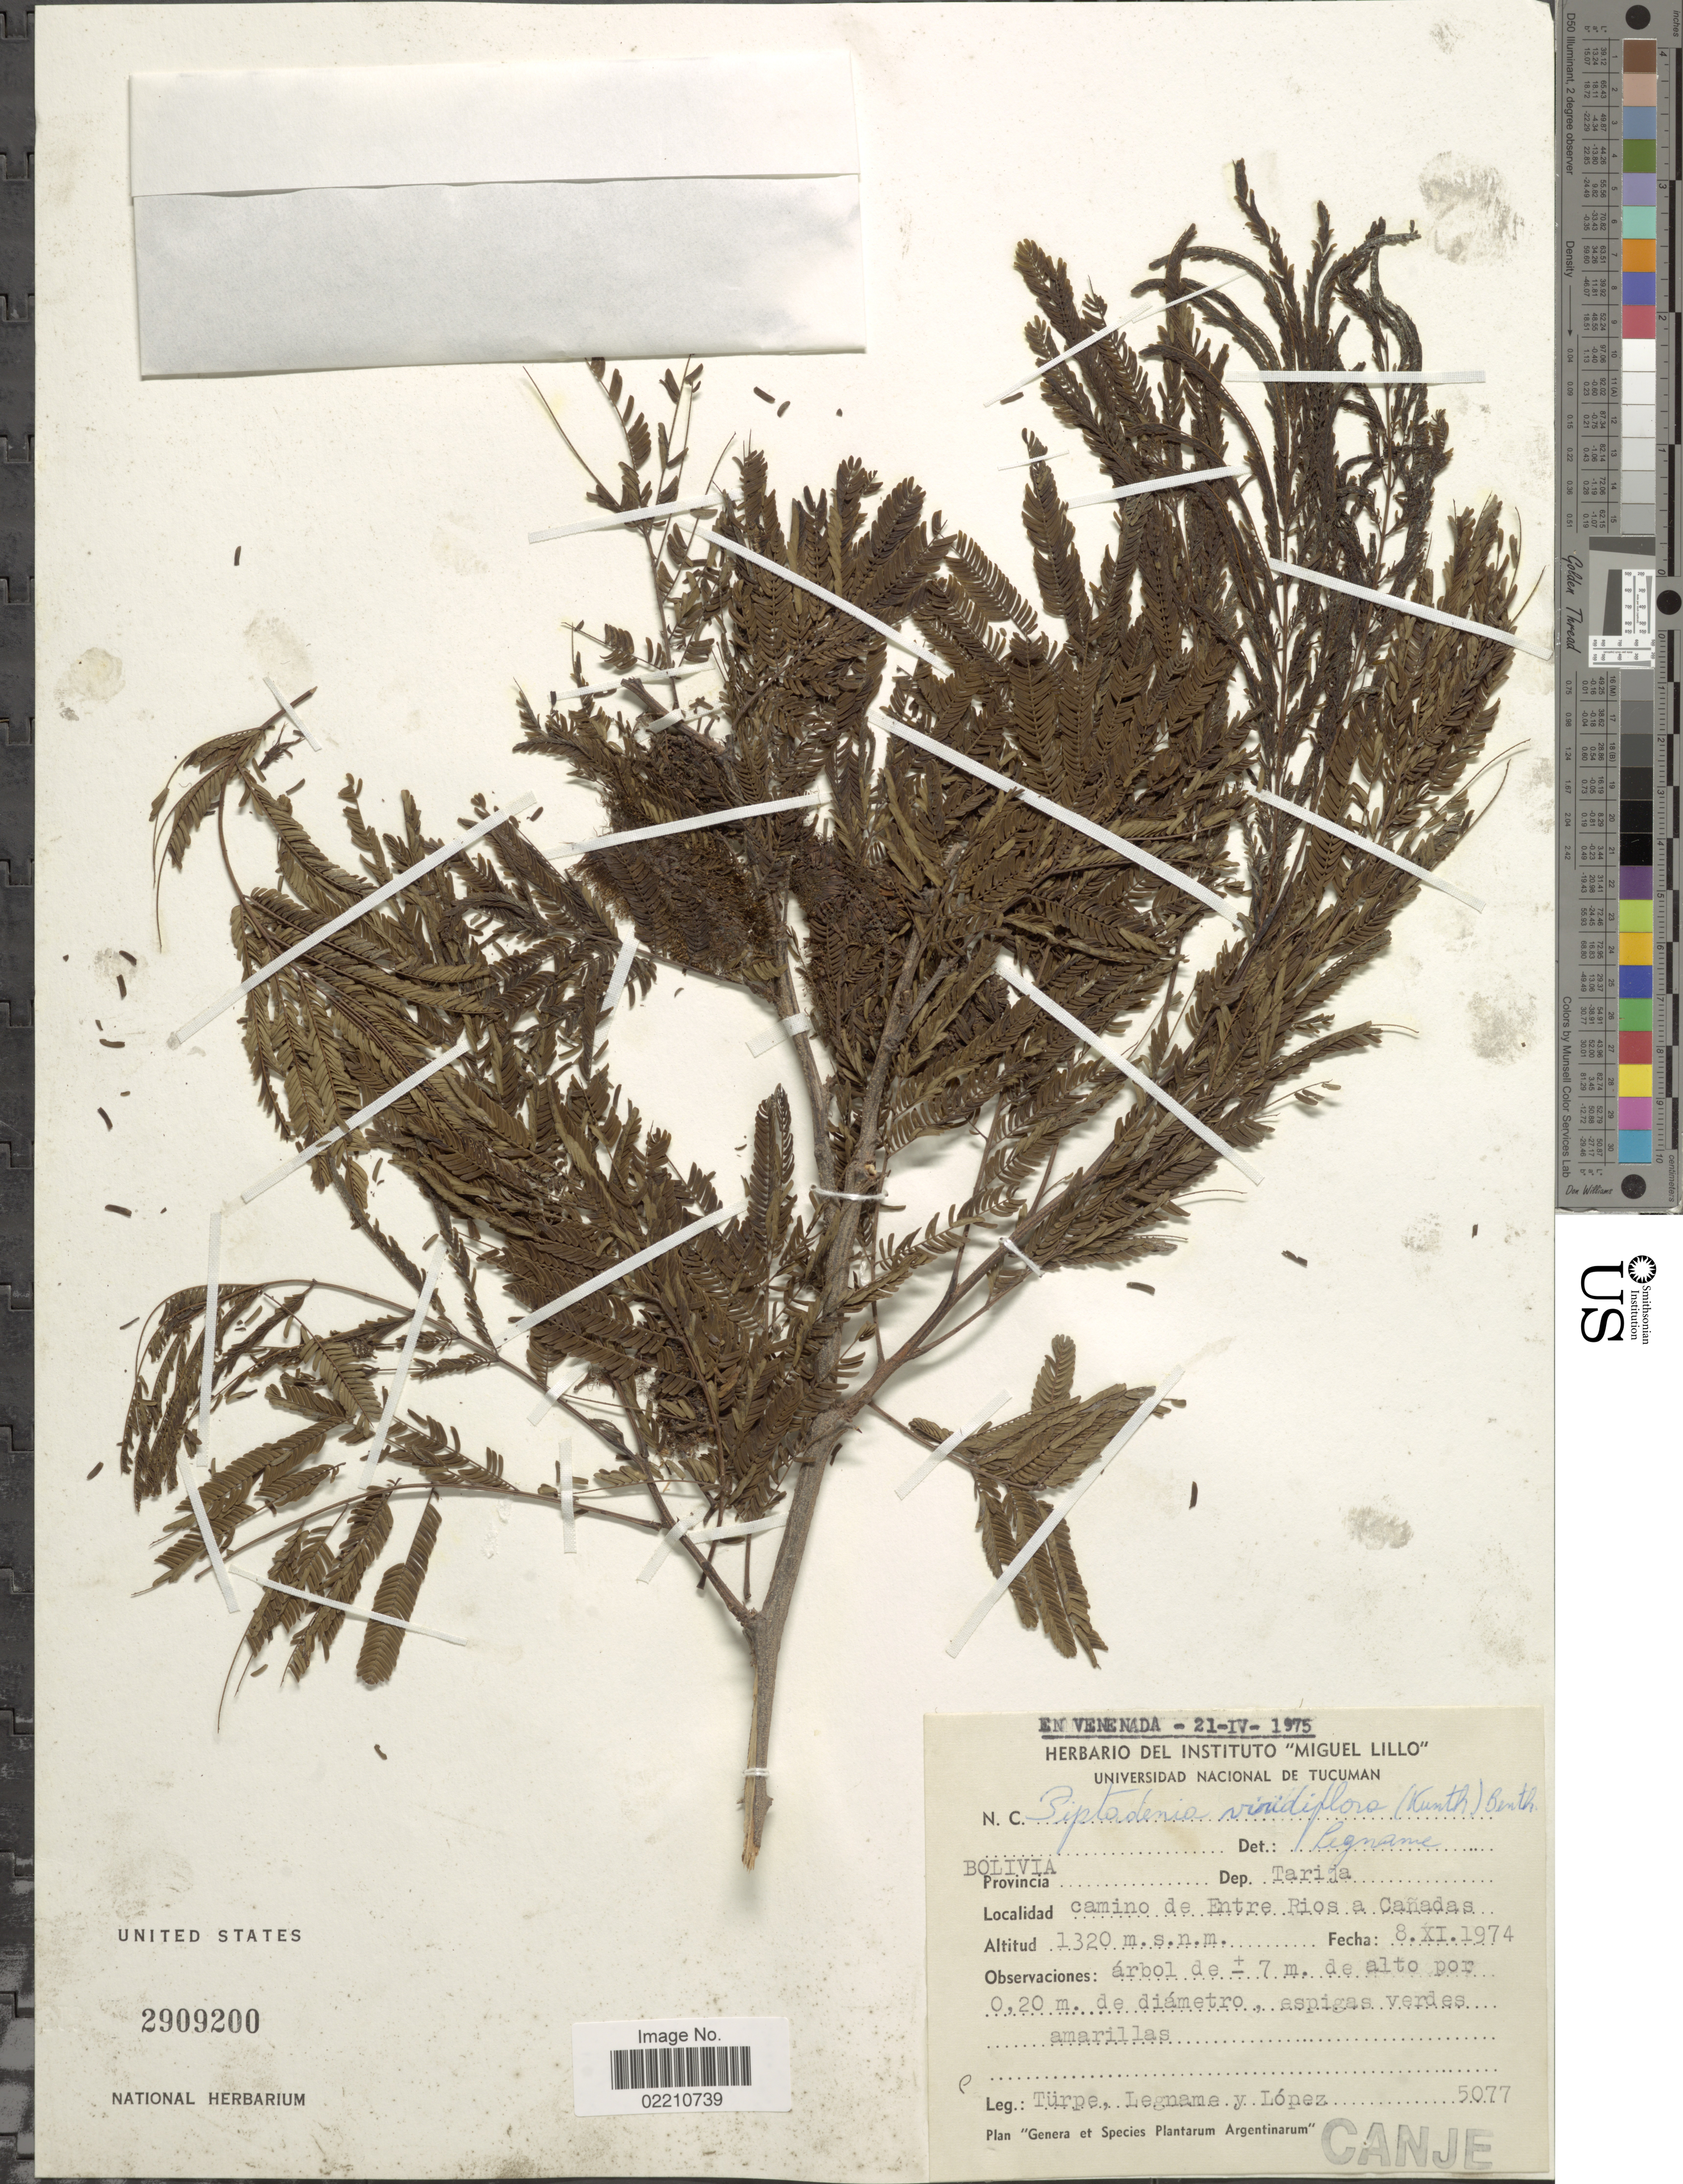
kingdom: Plantae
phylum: Tracheophyta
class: Magnoliopsida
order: Fabales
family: Fabaceae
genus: Lachesiodendron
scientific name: Lachesiodendron viridiflorum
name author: (Kunth) P.G. Ribeiro et al.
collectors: Türpe, -. Legname & -. Lopez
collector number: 5077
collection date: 1974-11-08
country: Bolivia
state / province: Tarija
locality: Camino de Entre Rio s a Cañadas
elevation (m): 1320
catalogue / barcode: US 2909200